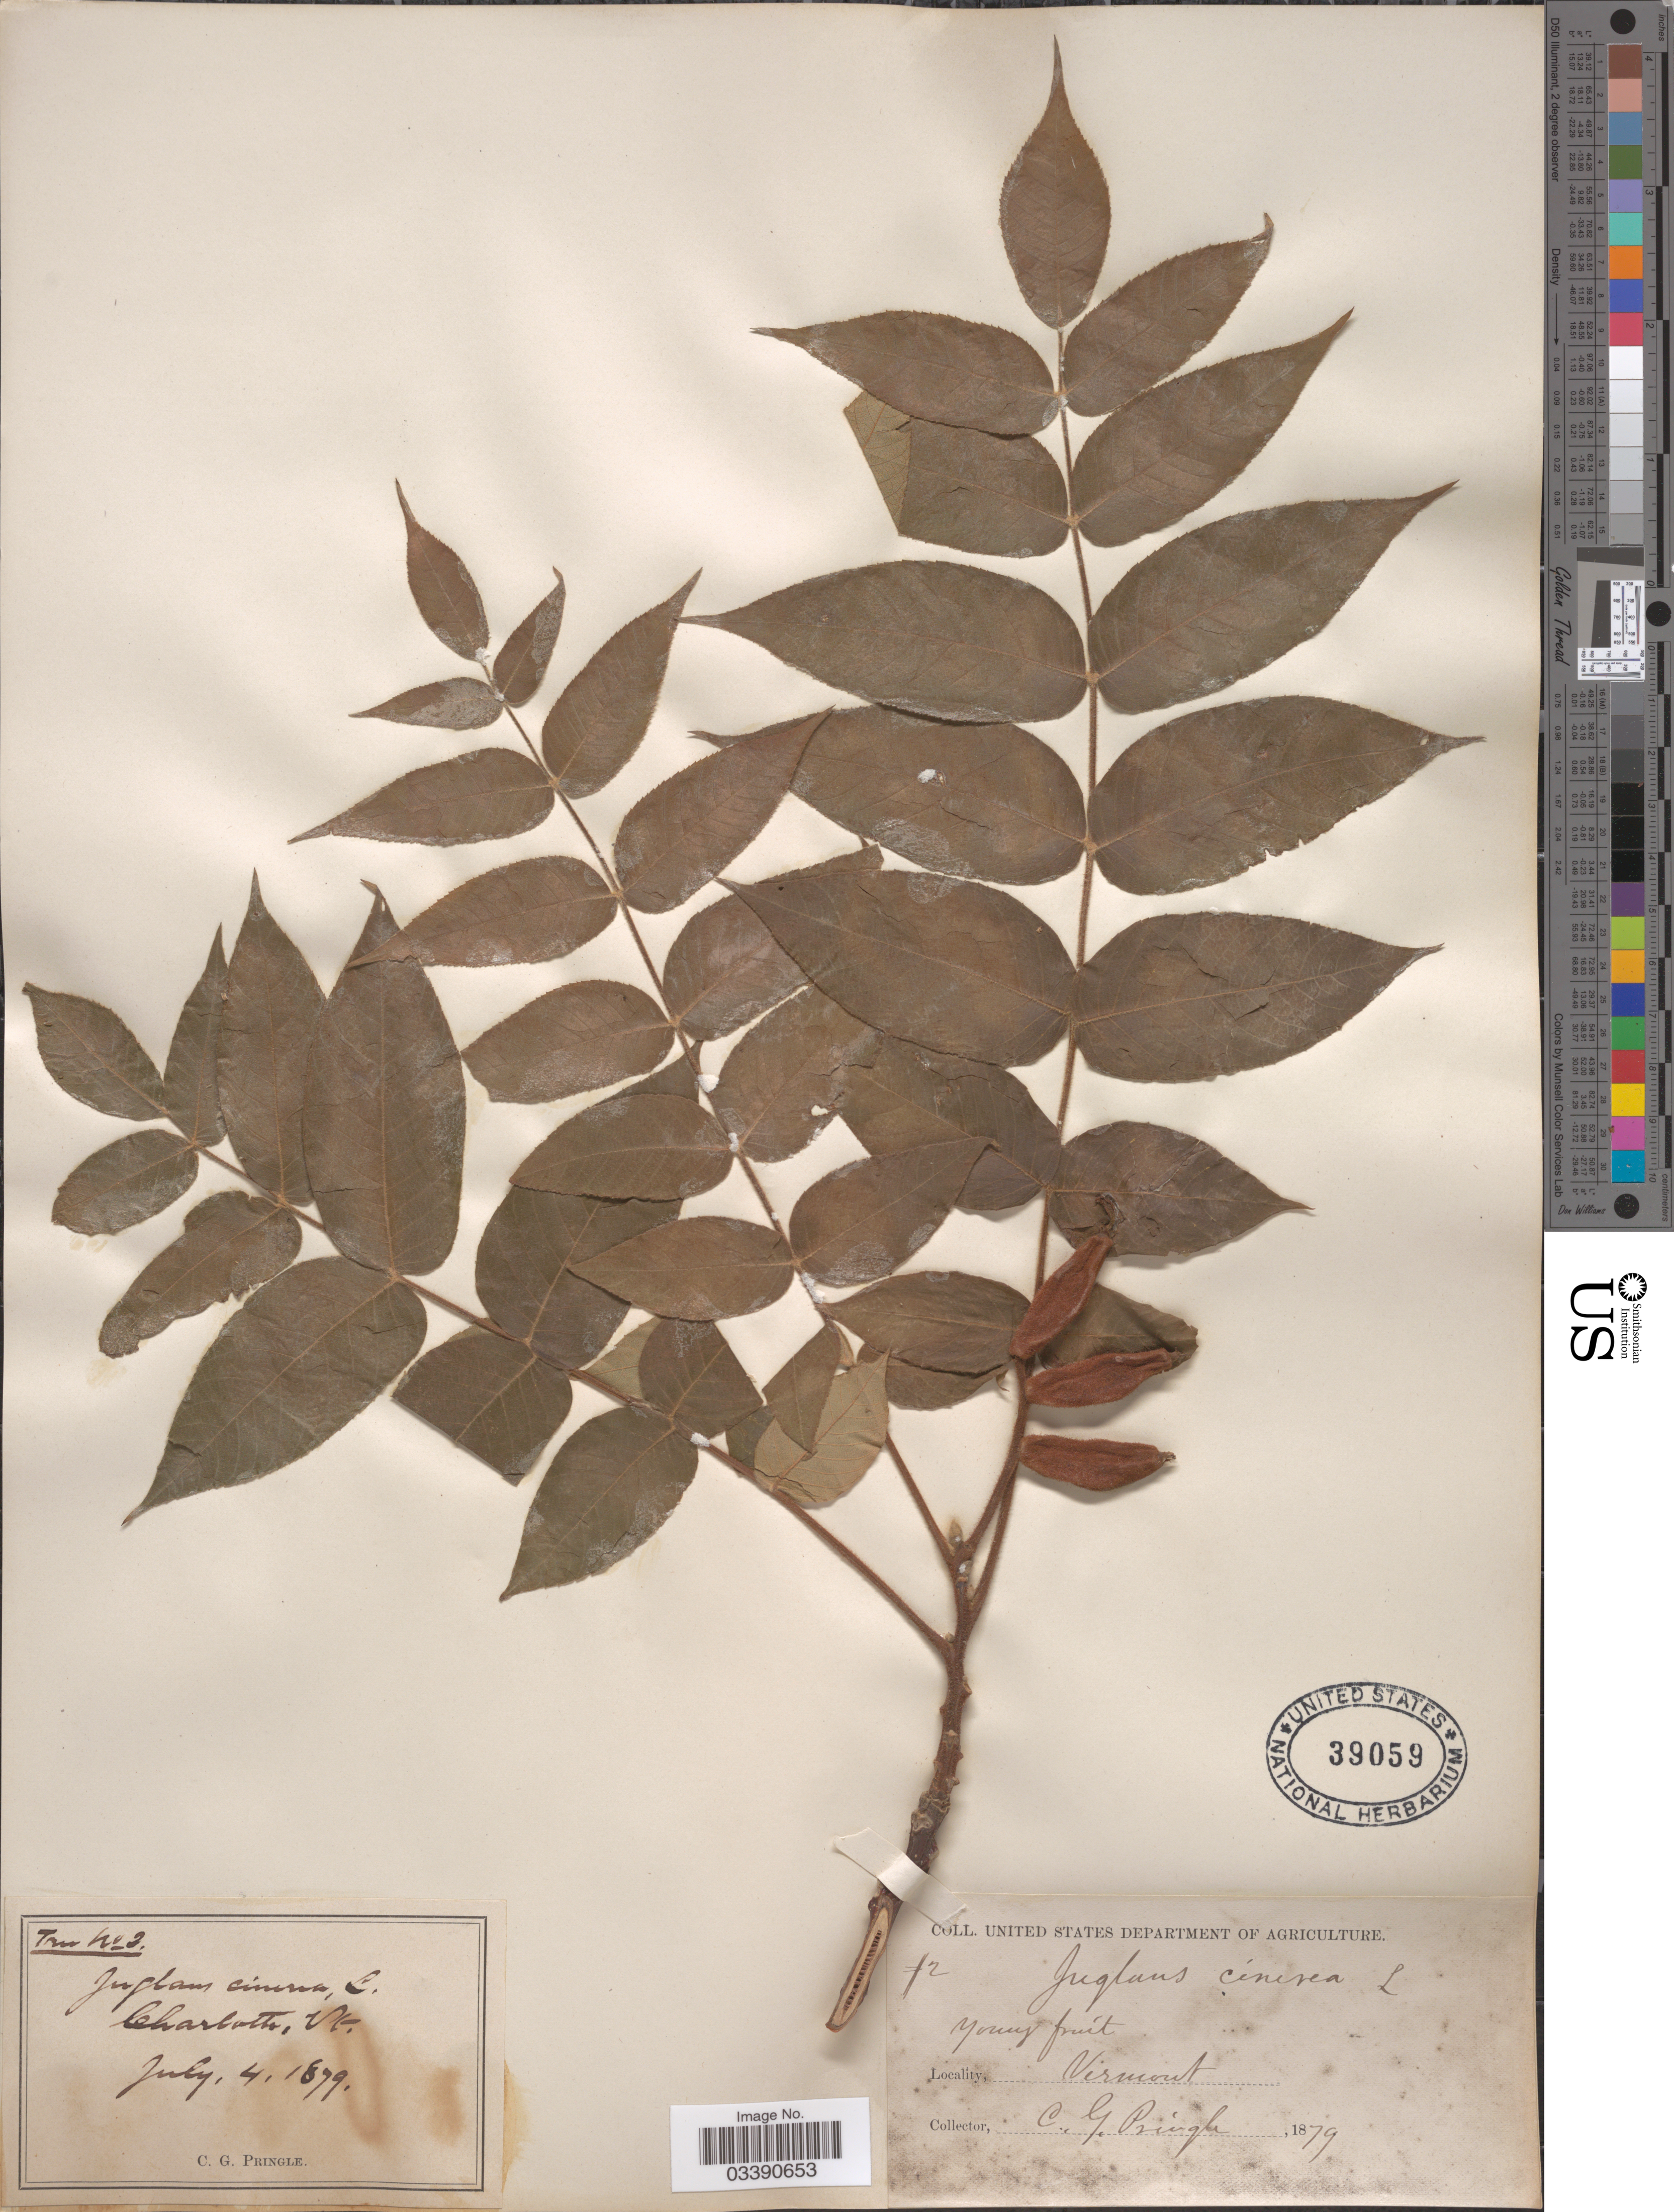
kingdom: Plantae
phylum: Tracheophyta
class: Magnoliopsida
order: Fagales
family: Juglandaceae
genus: Juglans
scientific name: Juglans cinerea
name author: L.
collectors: C. G. Pringle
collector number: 3*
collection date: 1879-07-04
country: United States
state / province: Vermont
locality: Charlotte.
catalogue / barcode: US 39059